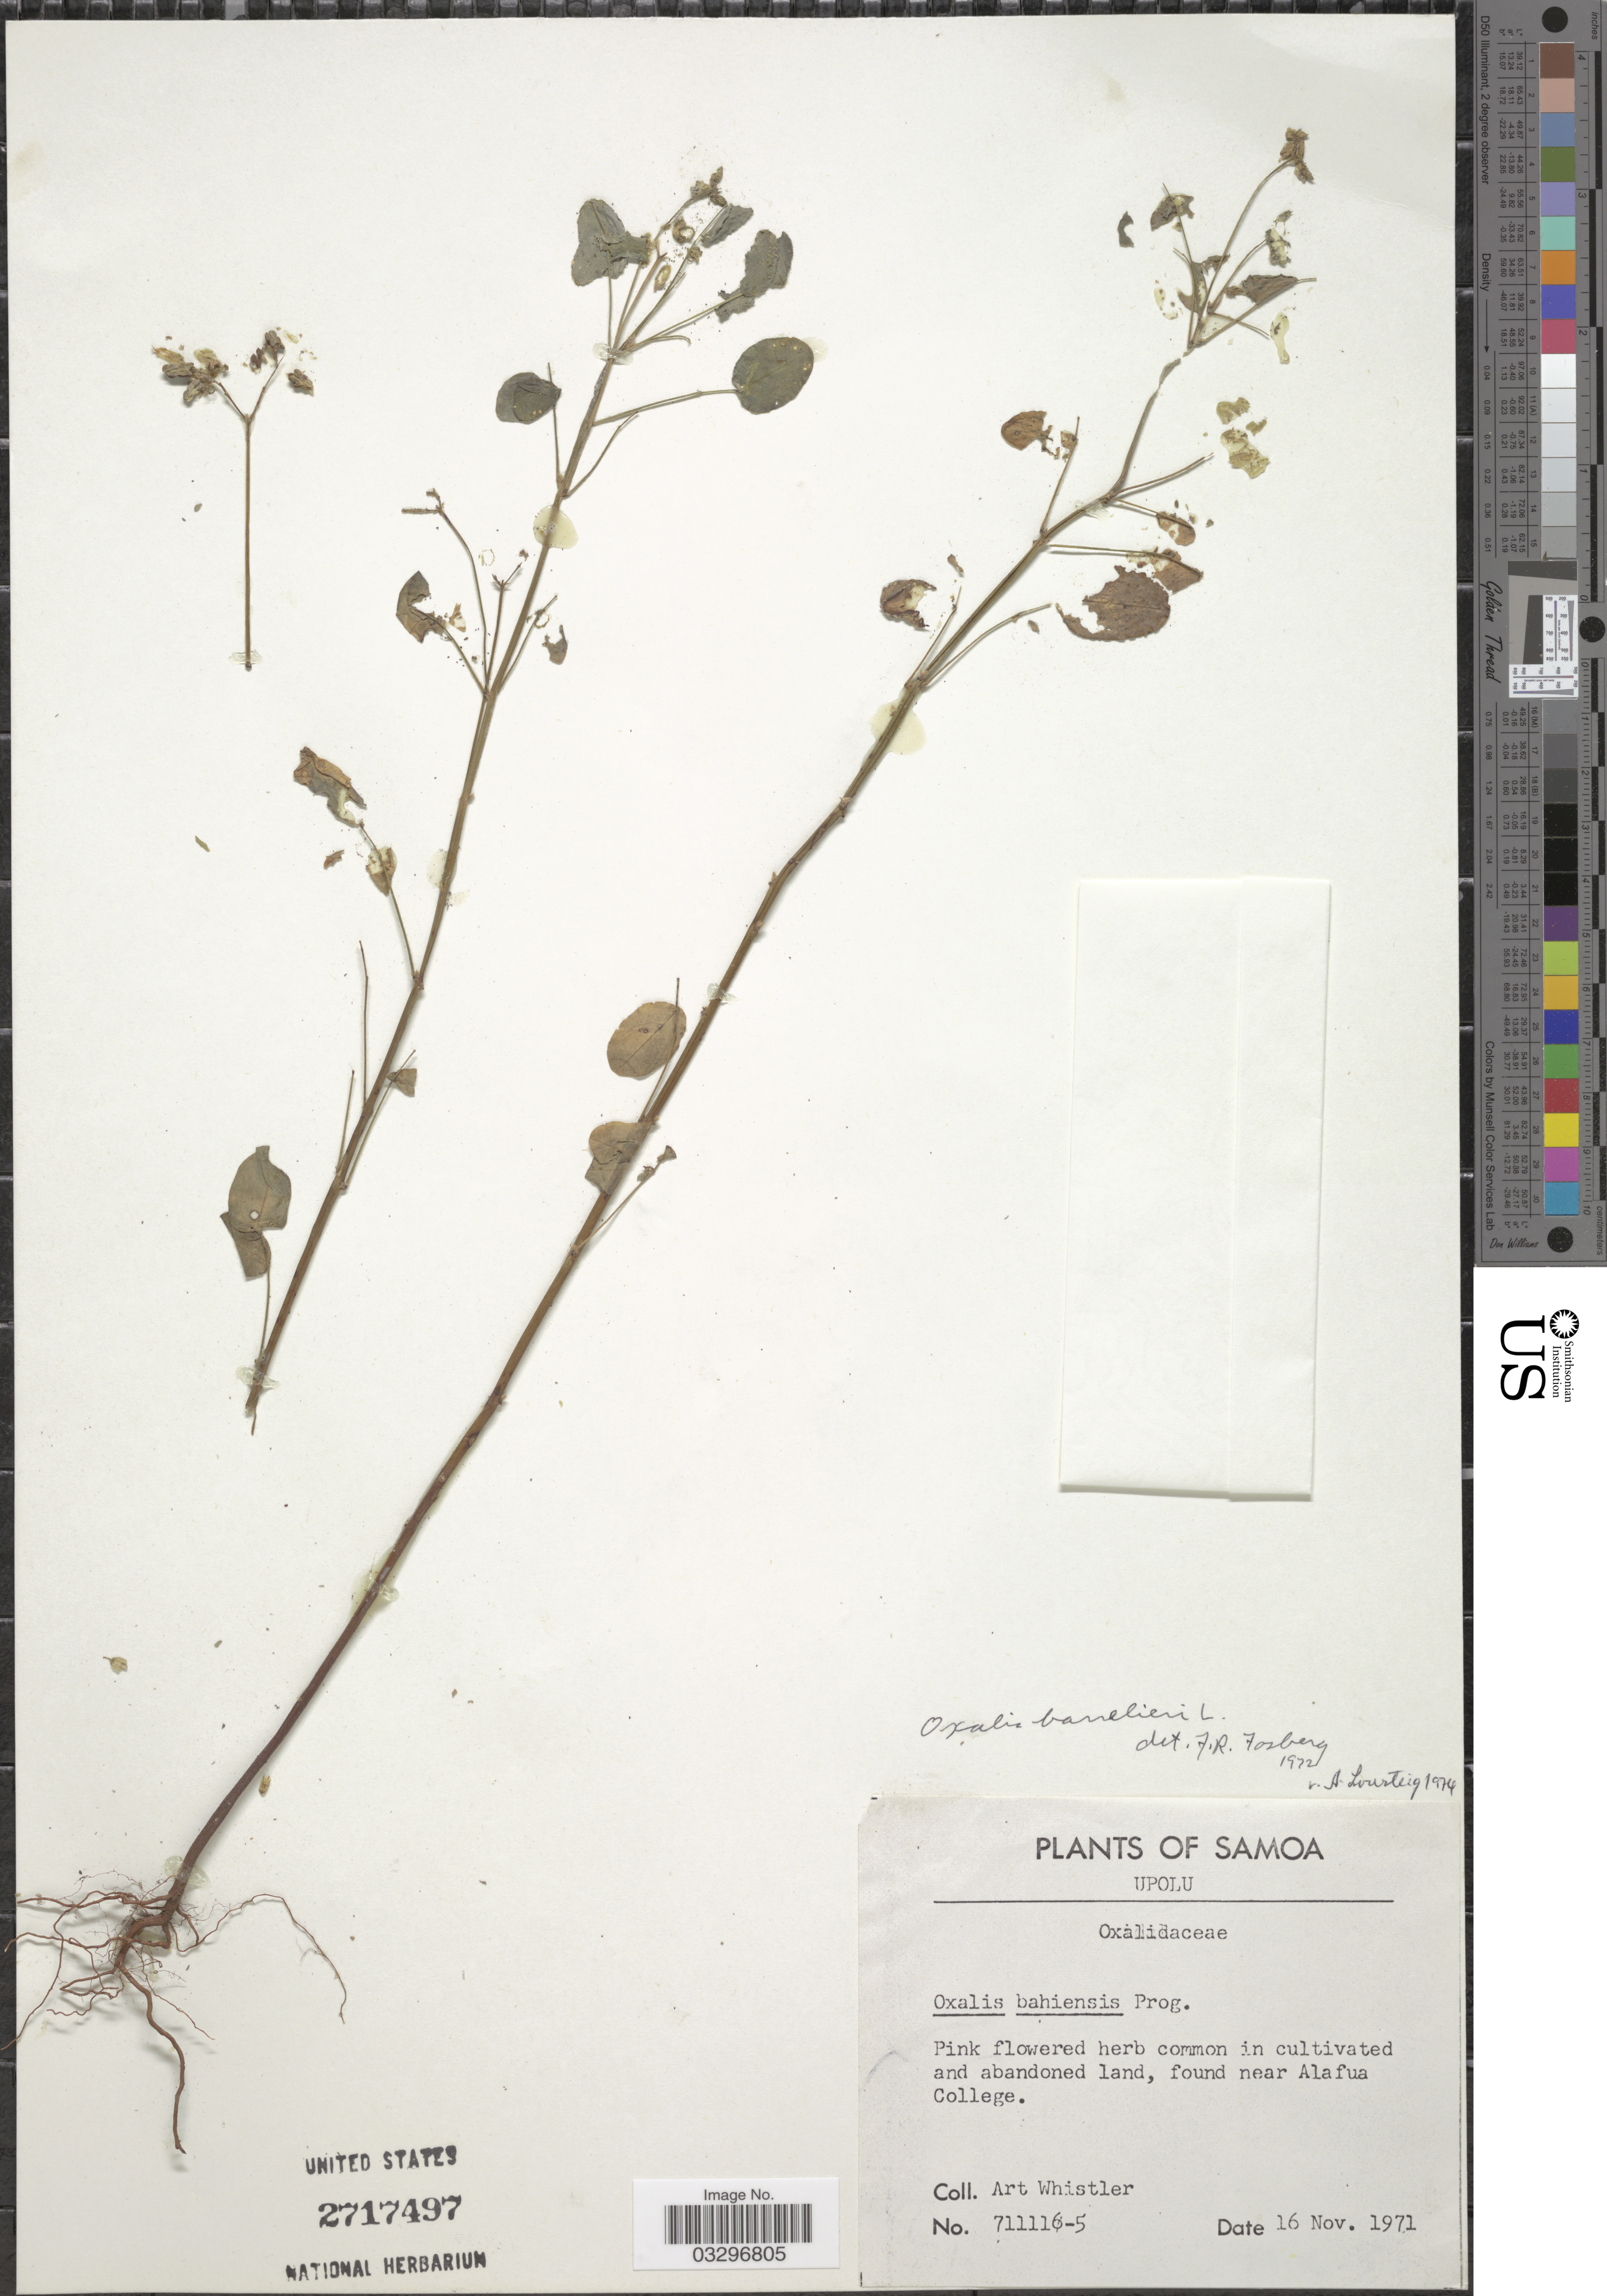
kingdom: Plantae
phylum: Tracheophyta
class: Magnoliopsida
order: Oxalidales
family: Oxalidaceae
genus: Oxalis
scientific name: Oxalis barrelieri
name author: L.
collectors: A. Whistler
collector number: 711116-5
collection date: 1971-11-16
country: Samoa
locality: Samoa. Upolu. In cultivated and abandoned land, found near Alafua College.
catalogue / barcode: US 2717497